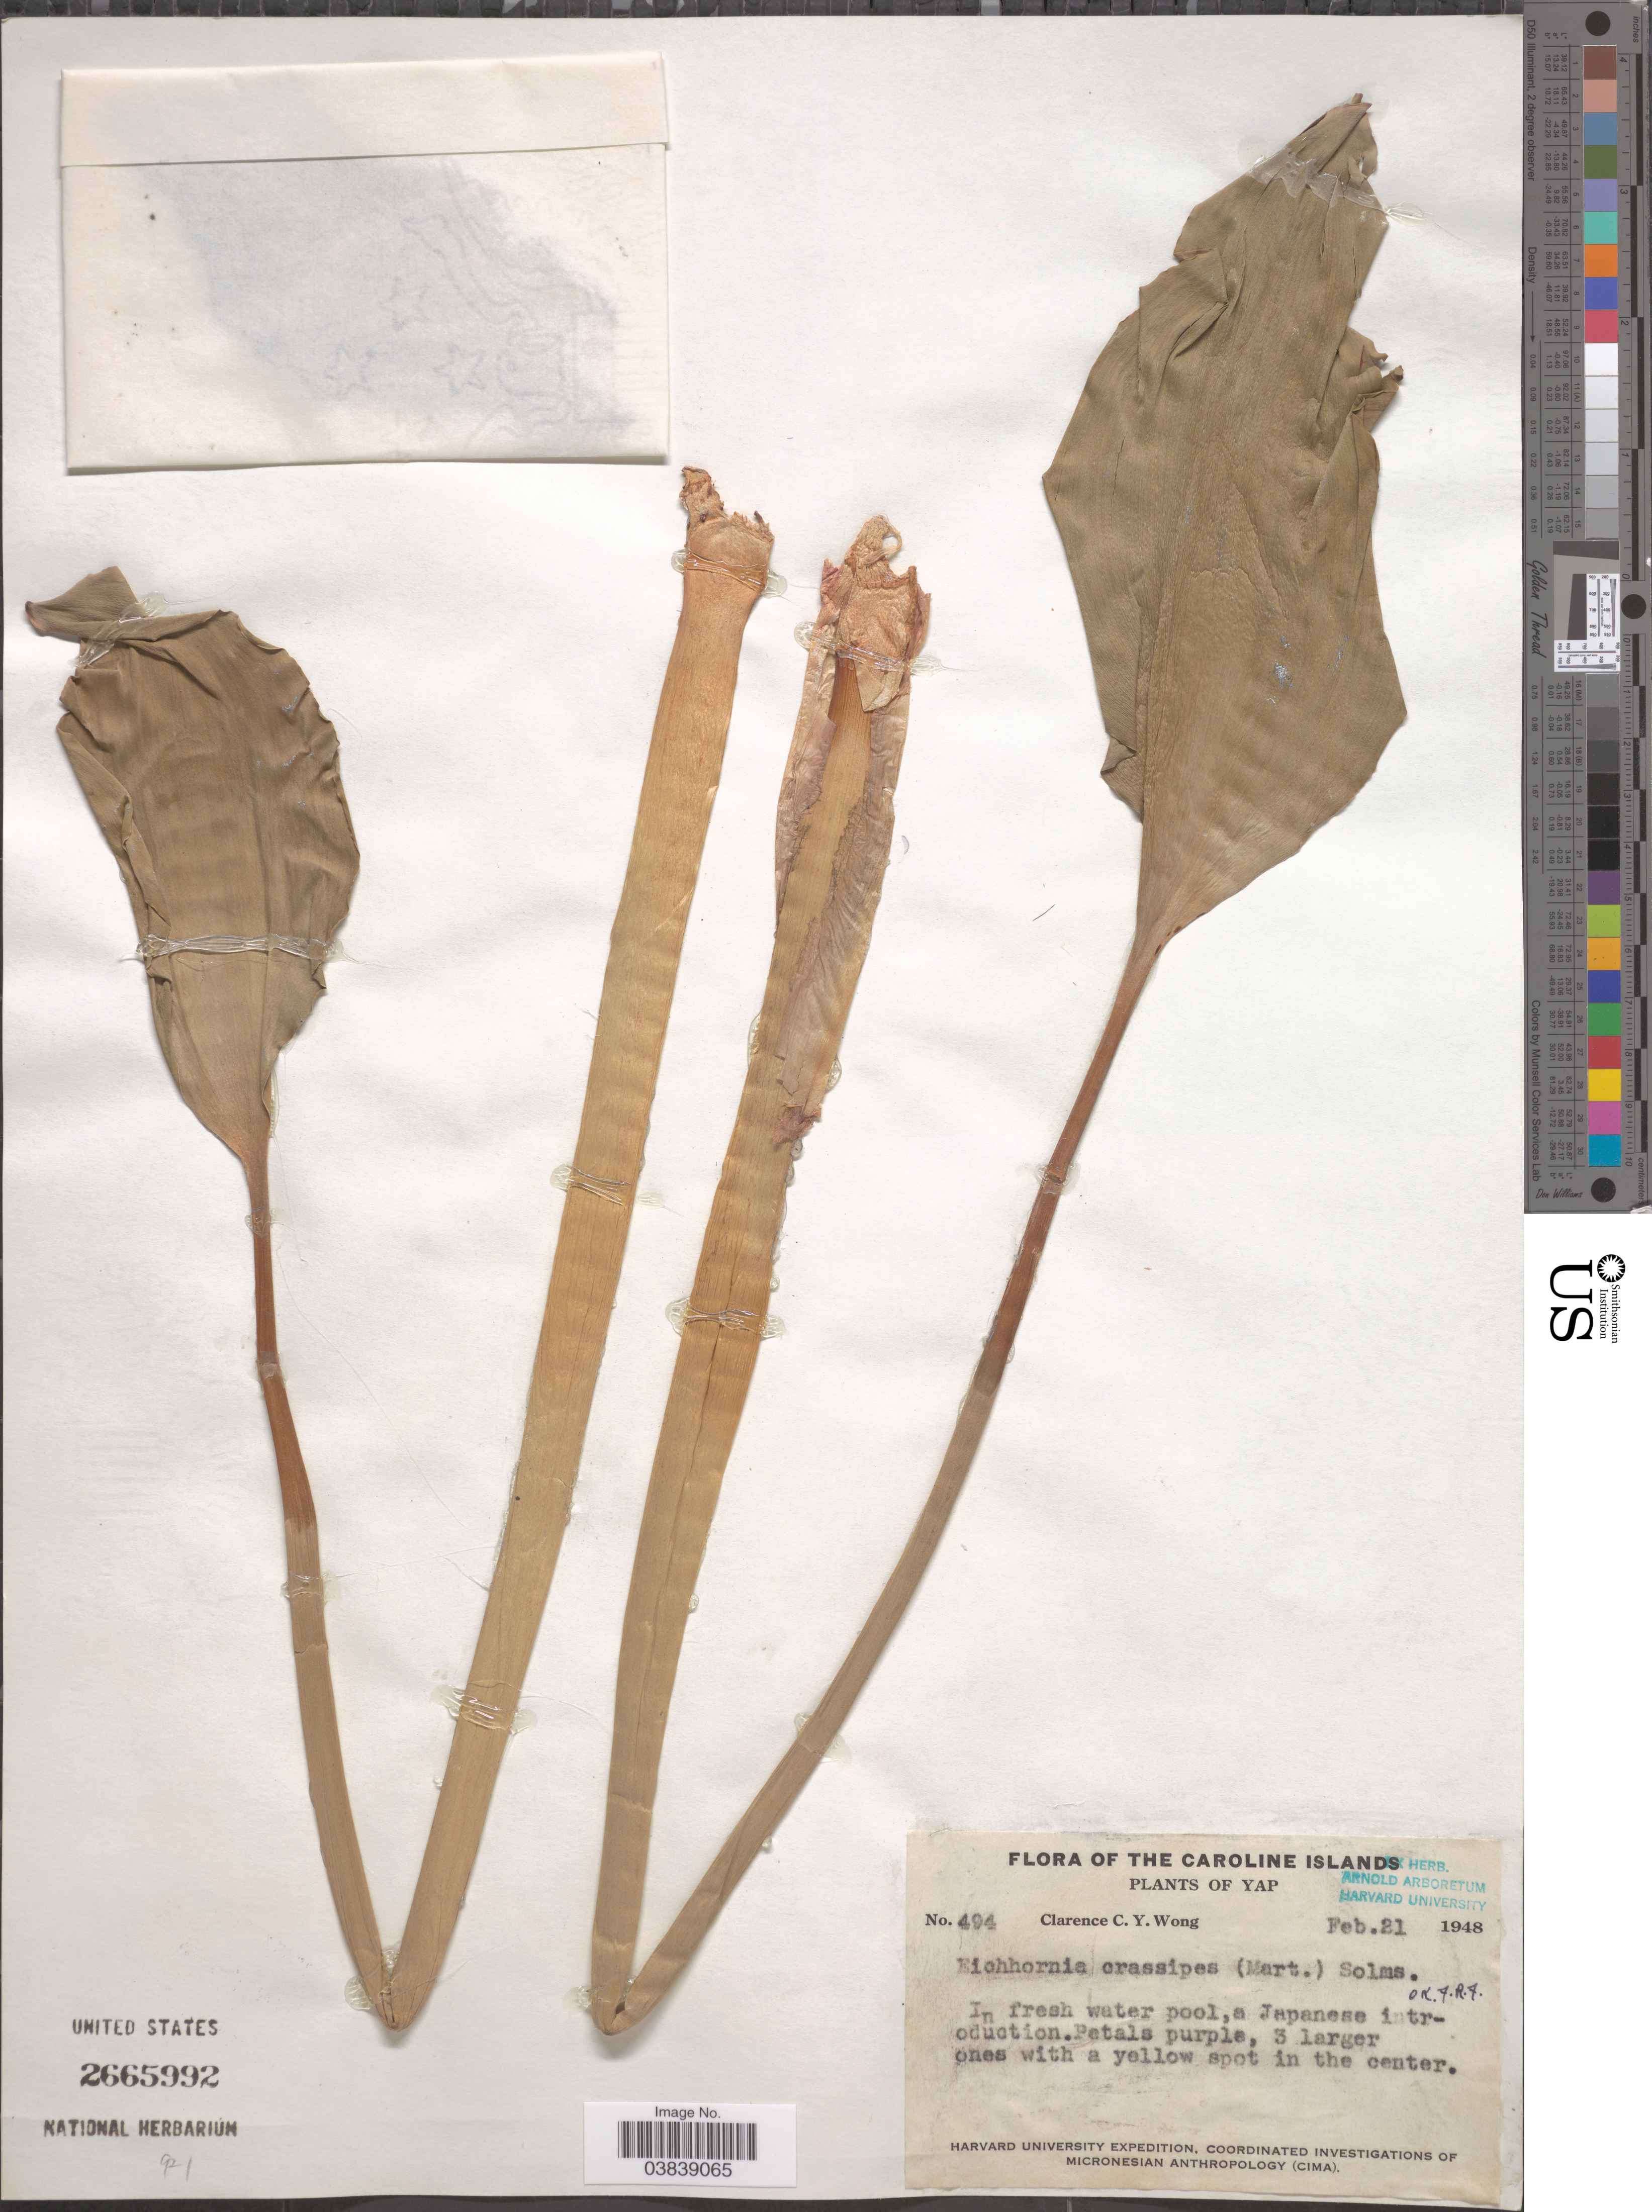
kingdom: Plantae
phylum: Tracheophyta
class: Liliopsida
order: Commelinales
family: Pontederiaceae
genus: Eichhornia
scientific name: Eichhornia crassipes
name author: (Mart.) Solms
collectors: C. Y. C. Wong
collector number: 494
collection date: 1948-02-21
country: Micronesia, Federated States of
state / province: Yap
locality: The Caroline Islands.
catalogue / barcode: US 2665992